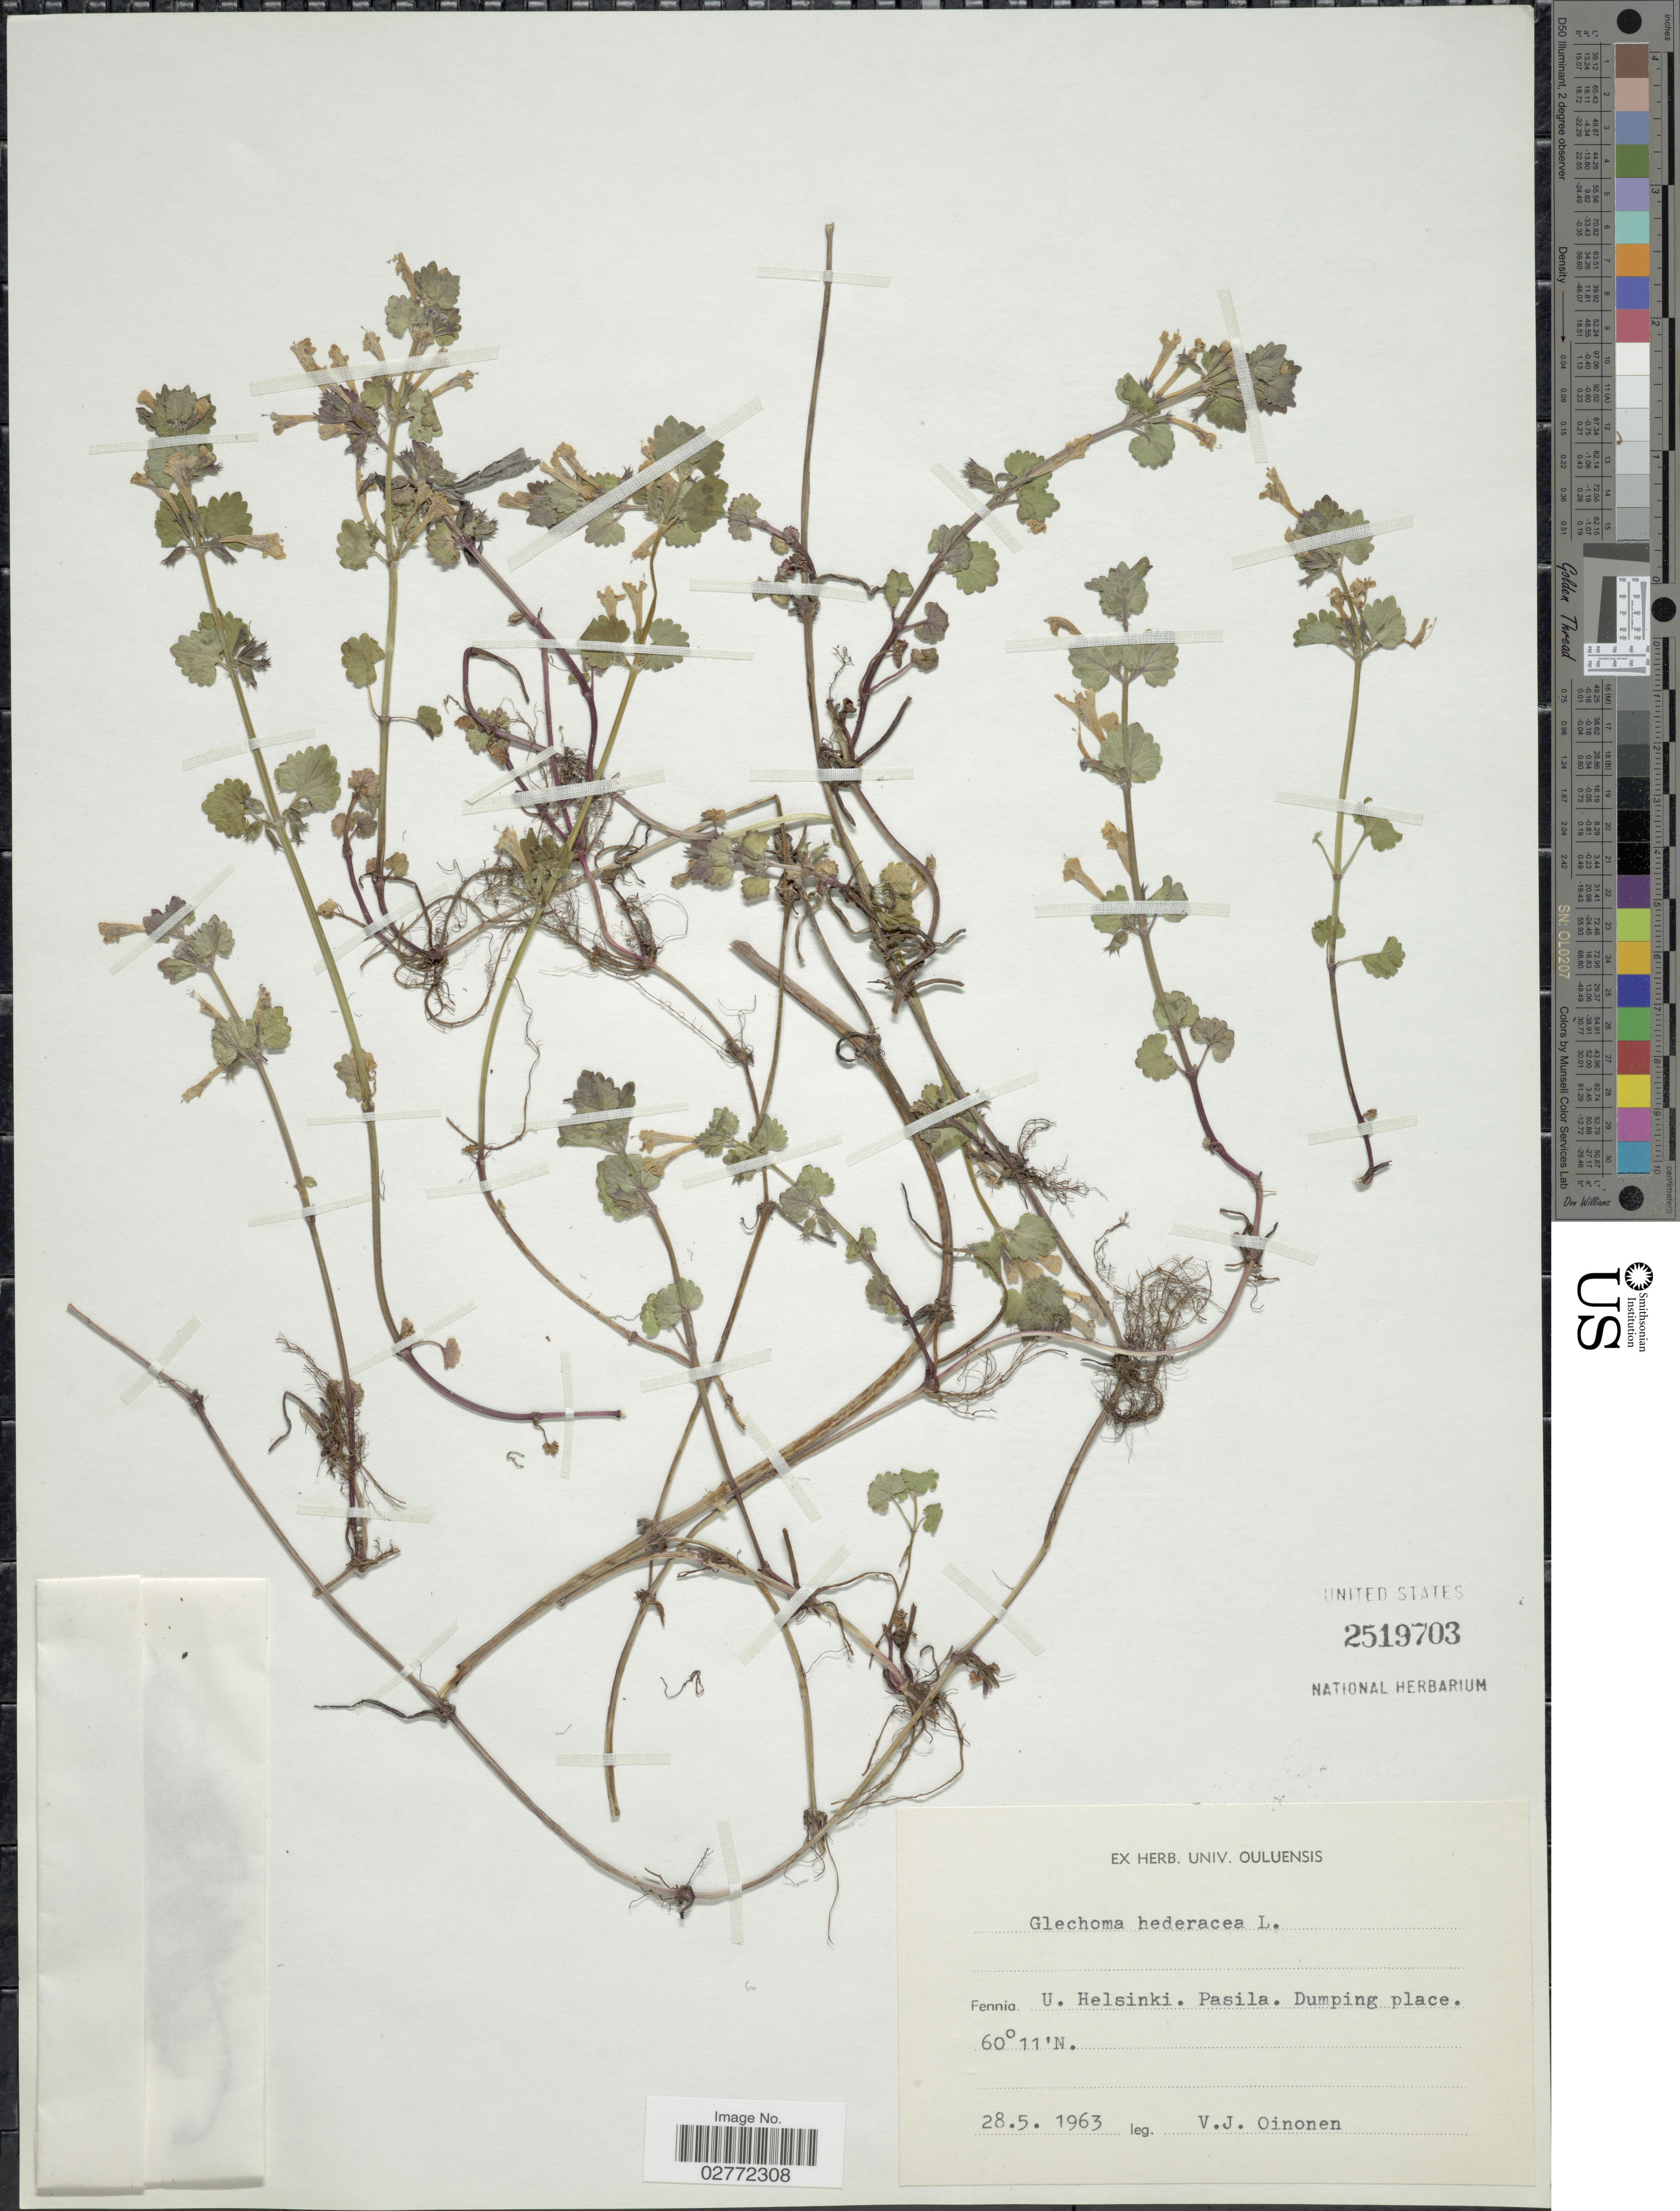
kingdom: Plantae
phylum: Tracheophyta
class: Magnoliopsida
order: Lamiales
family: Lamiaceae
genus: Glechoma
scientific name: Glechoma hederacea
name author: L.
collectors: V. Oinonen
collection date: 1963-05-28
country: Finland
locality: Fennia. U. Helsinki. Pasila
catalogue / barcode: US 2519703